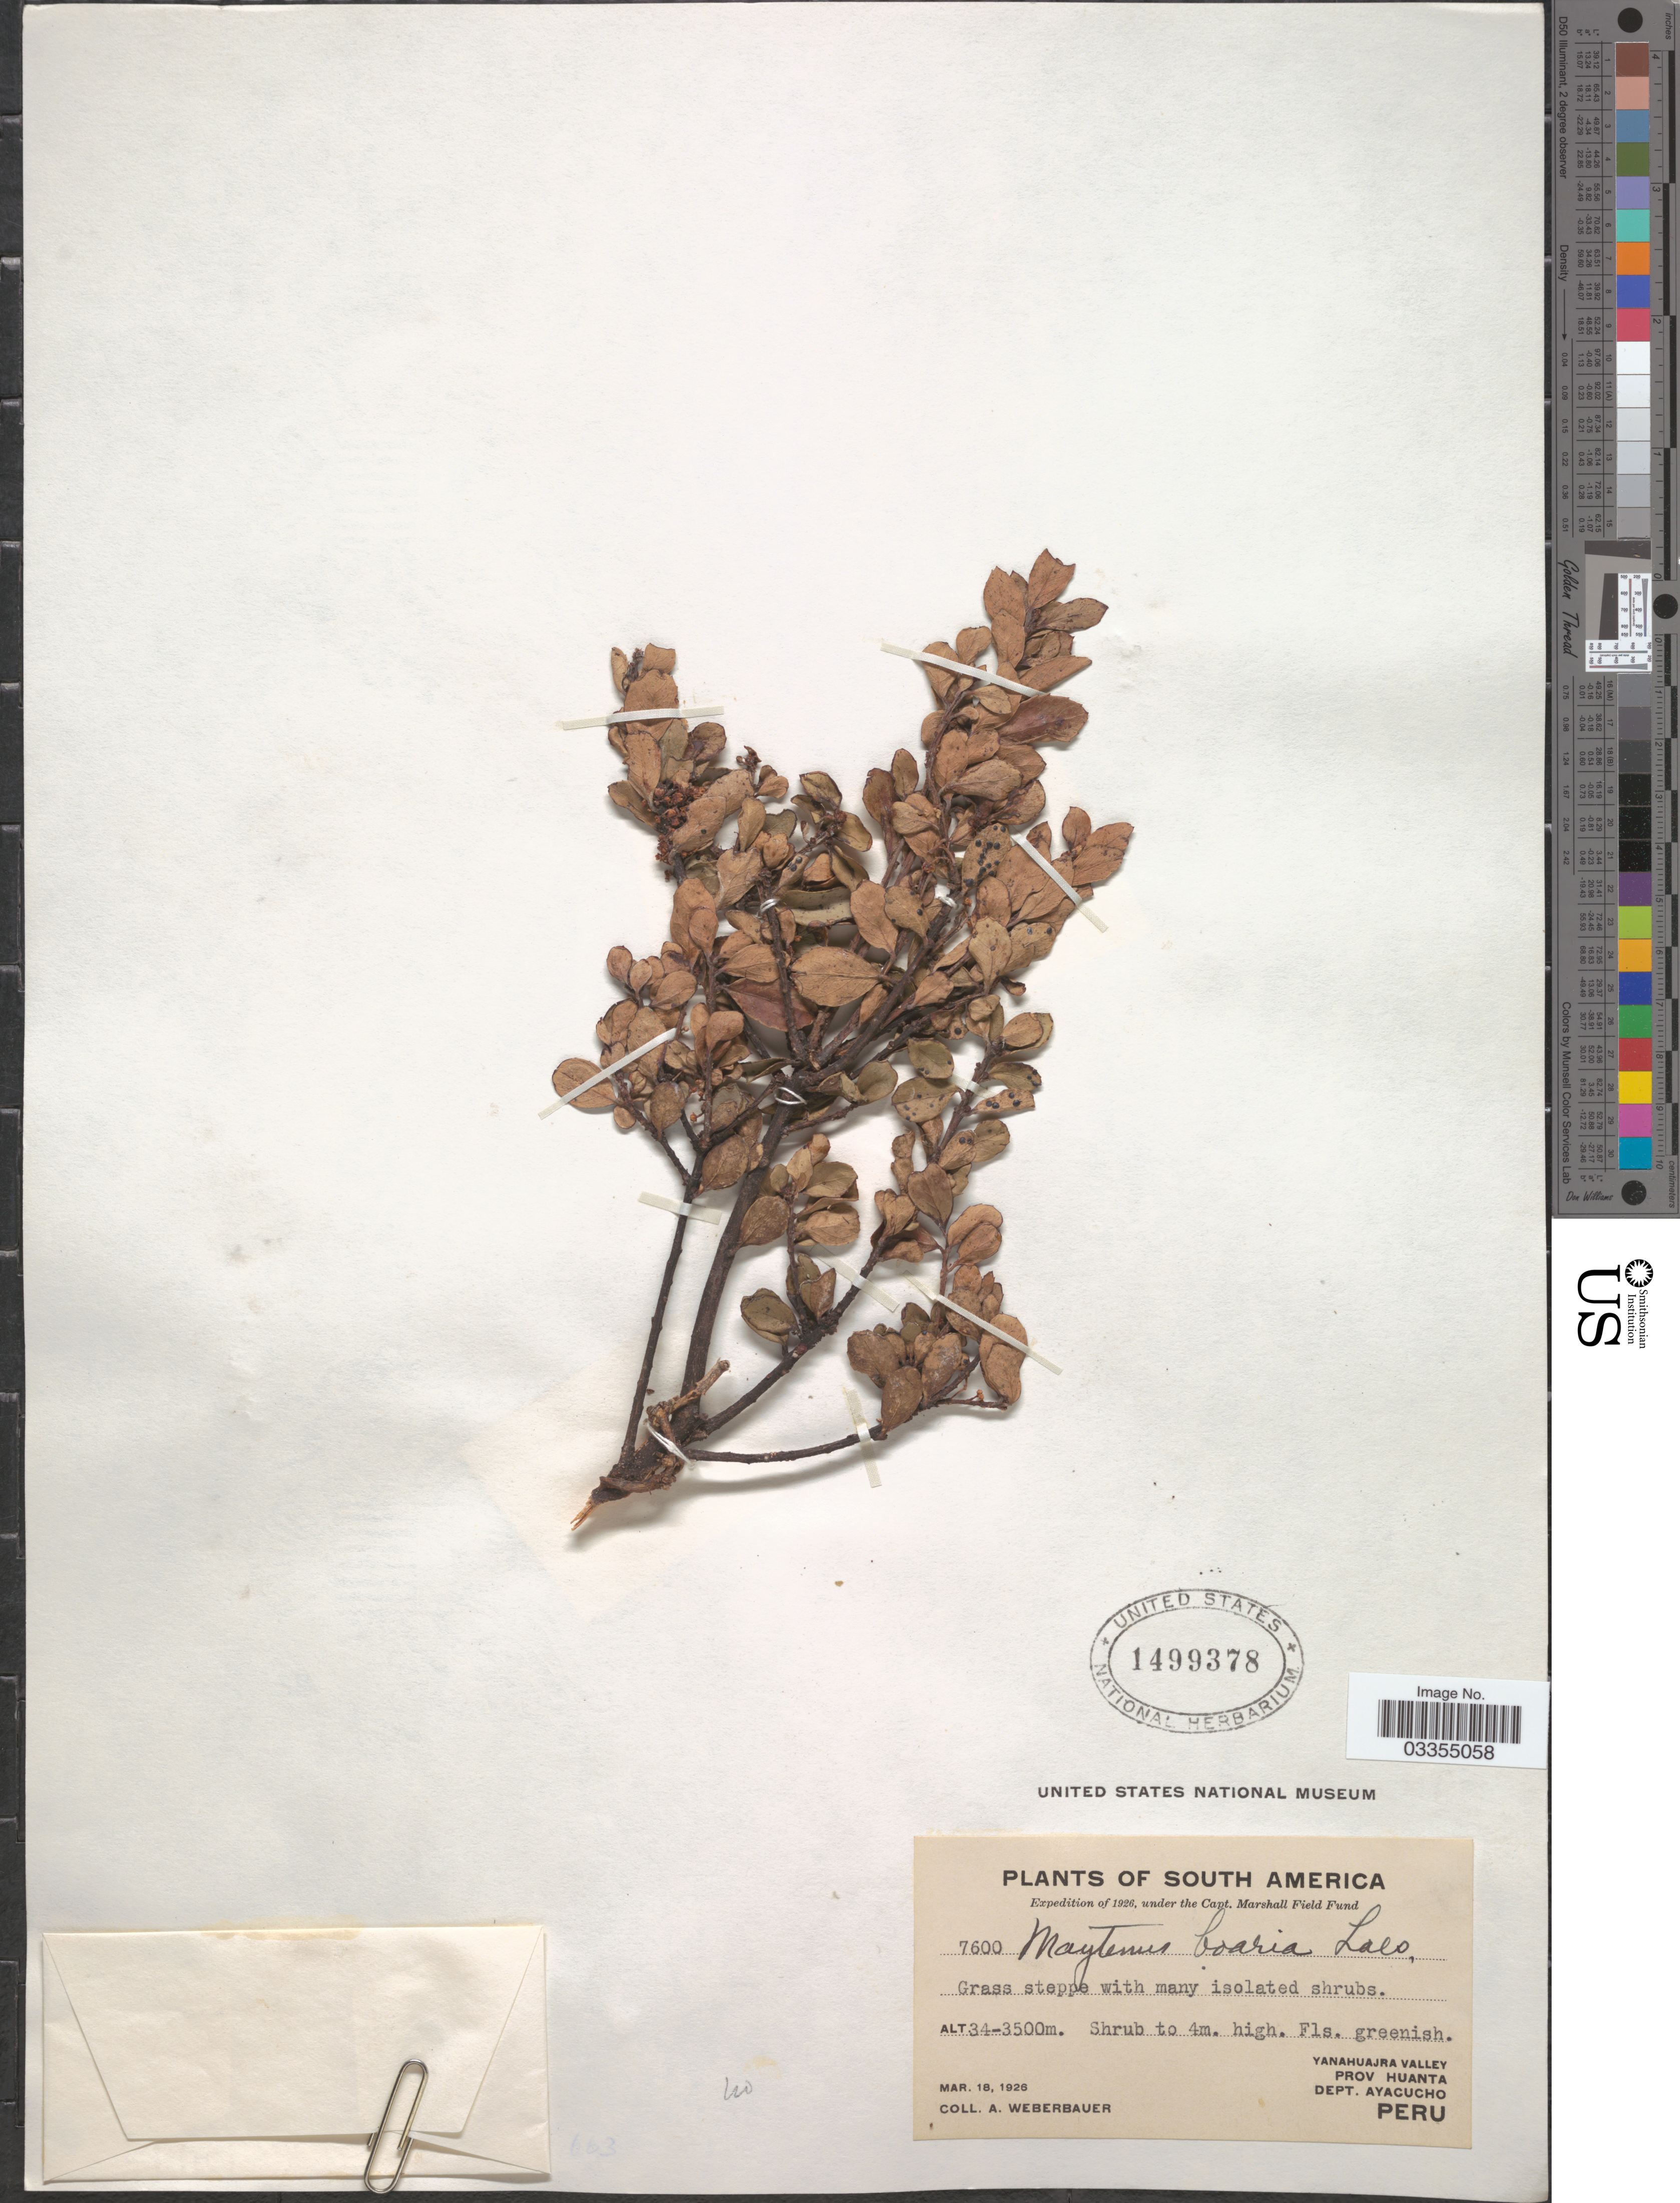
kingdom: Plantae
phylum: Tracheophyta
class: Magnoliopsida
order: Celastrales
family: Celastraceae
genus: Maytenus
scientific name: Maytenus sp.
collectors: A. Weberbauer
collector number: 7600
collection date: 1926-03-18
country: Peru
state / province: Ayacucho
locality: Yanahuajra Valley. Prov. Huanta. Dept. Ayacucho.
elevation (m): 3400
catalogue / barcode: US 1499378